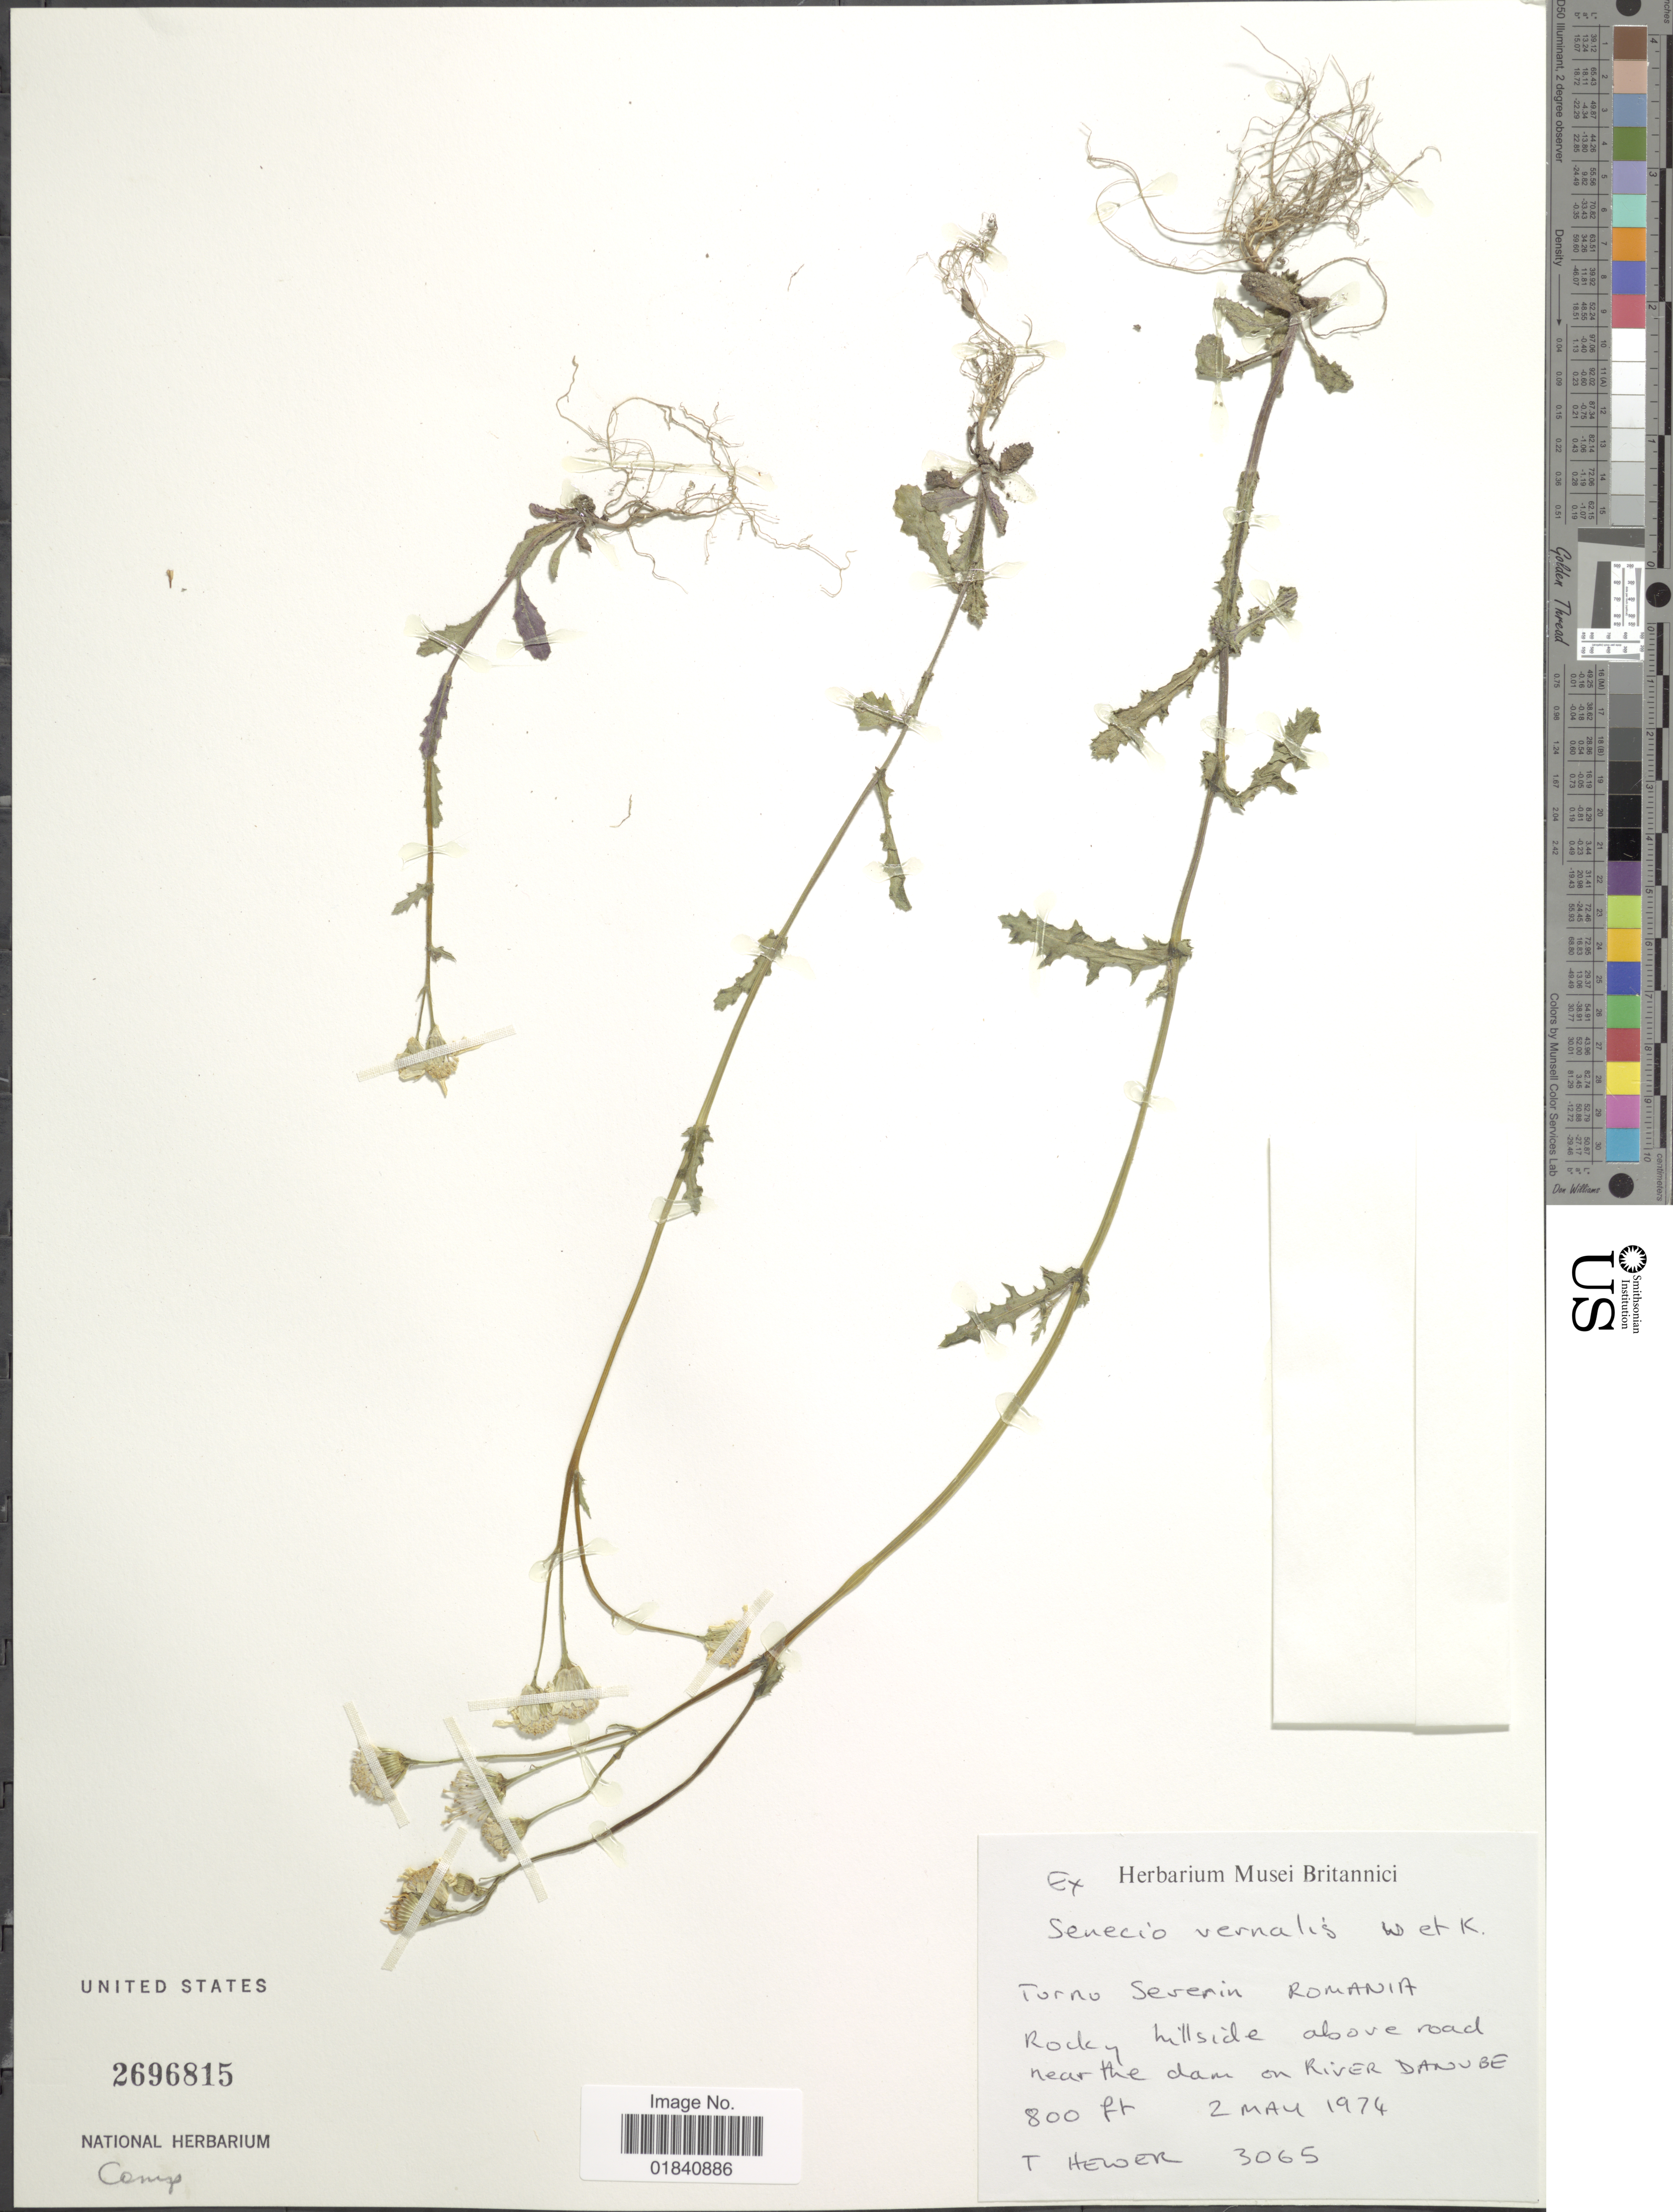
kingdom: Plantae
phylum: Tracheophyta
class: Magnoliopsida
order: Asterales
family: Asteraceae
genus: Senecio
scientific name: Senecio leucanthemifolius subsp. vernalis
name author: (Waldst. & Kit.) Greuter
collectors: T. Hewer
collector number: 3065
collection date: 1974-05-02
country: Romania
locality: Torno Severin. near the dam on River Danube [interpreted]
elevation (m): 244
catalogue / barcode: US 2696815